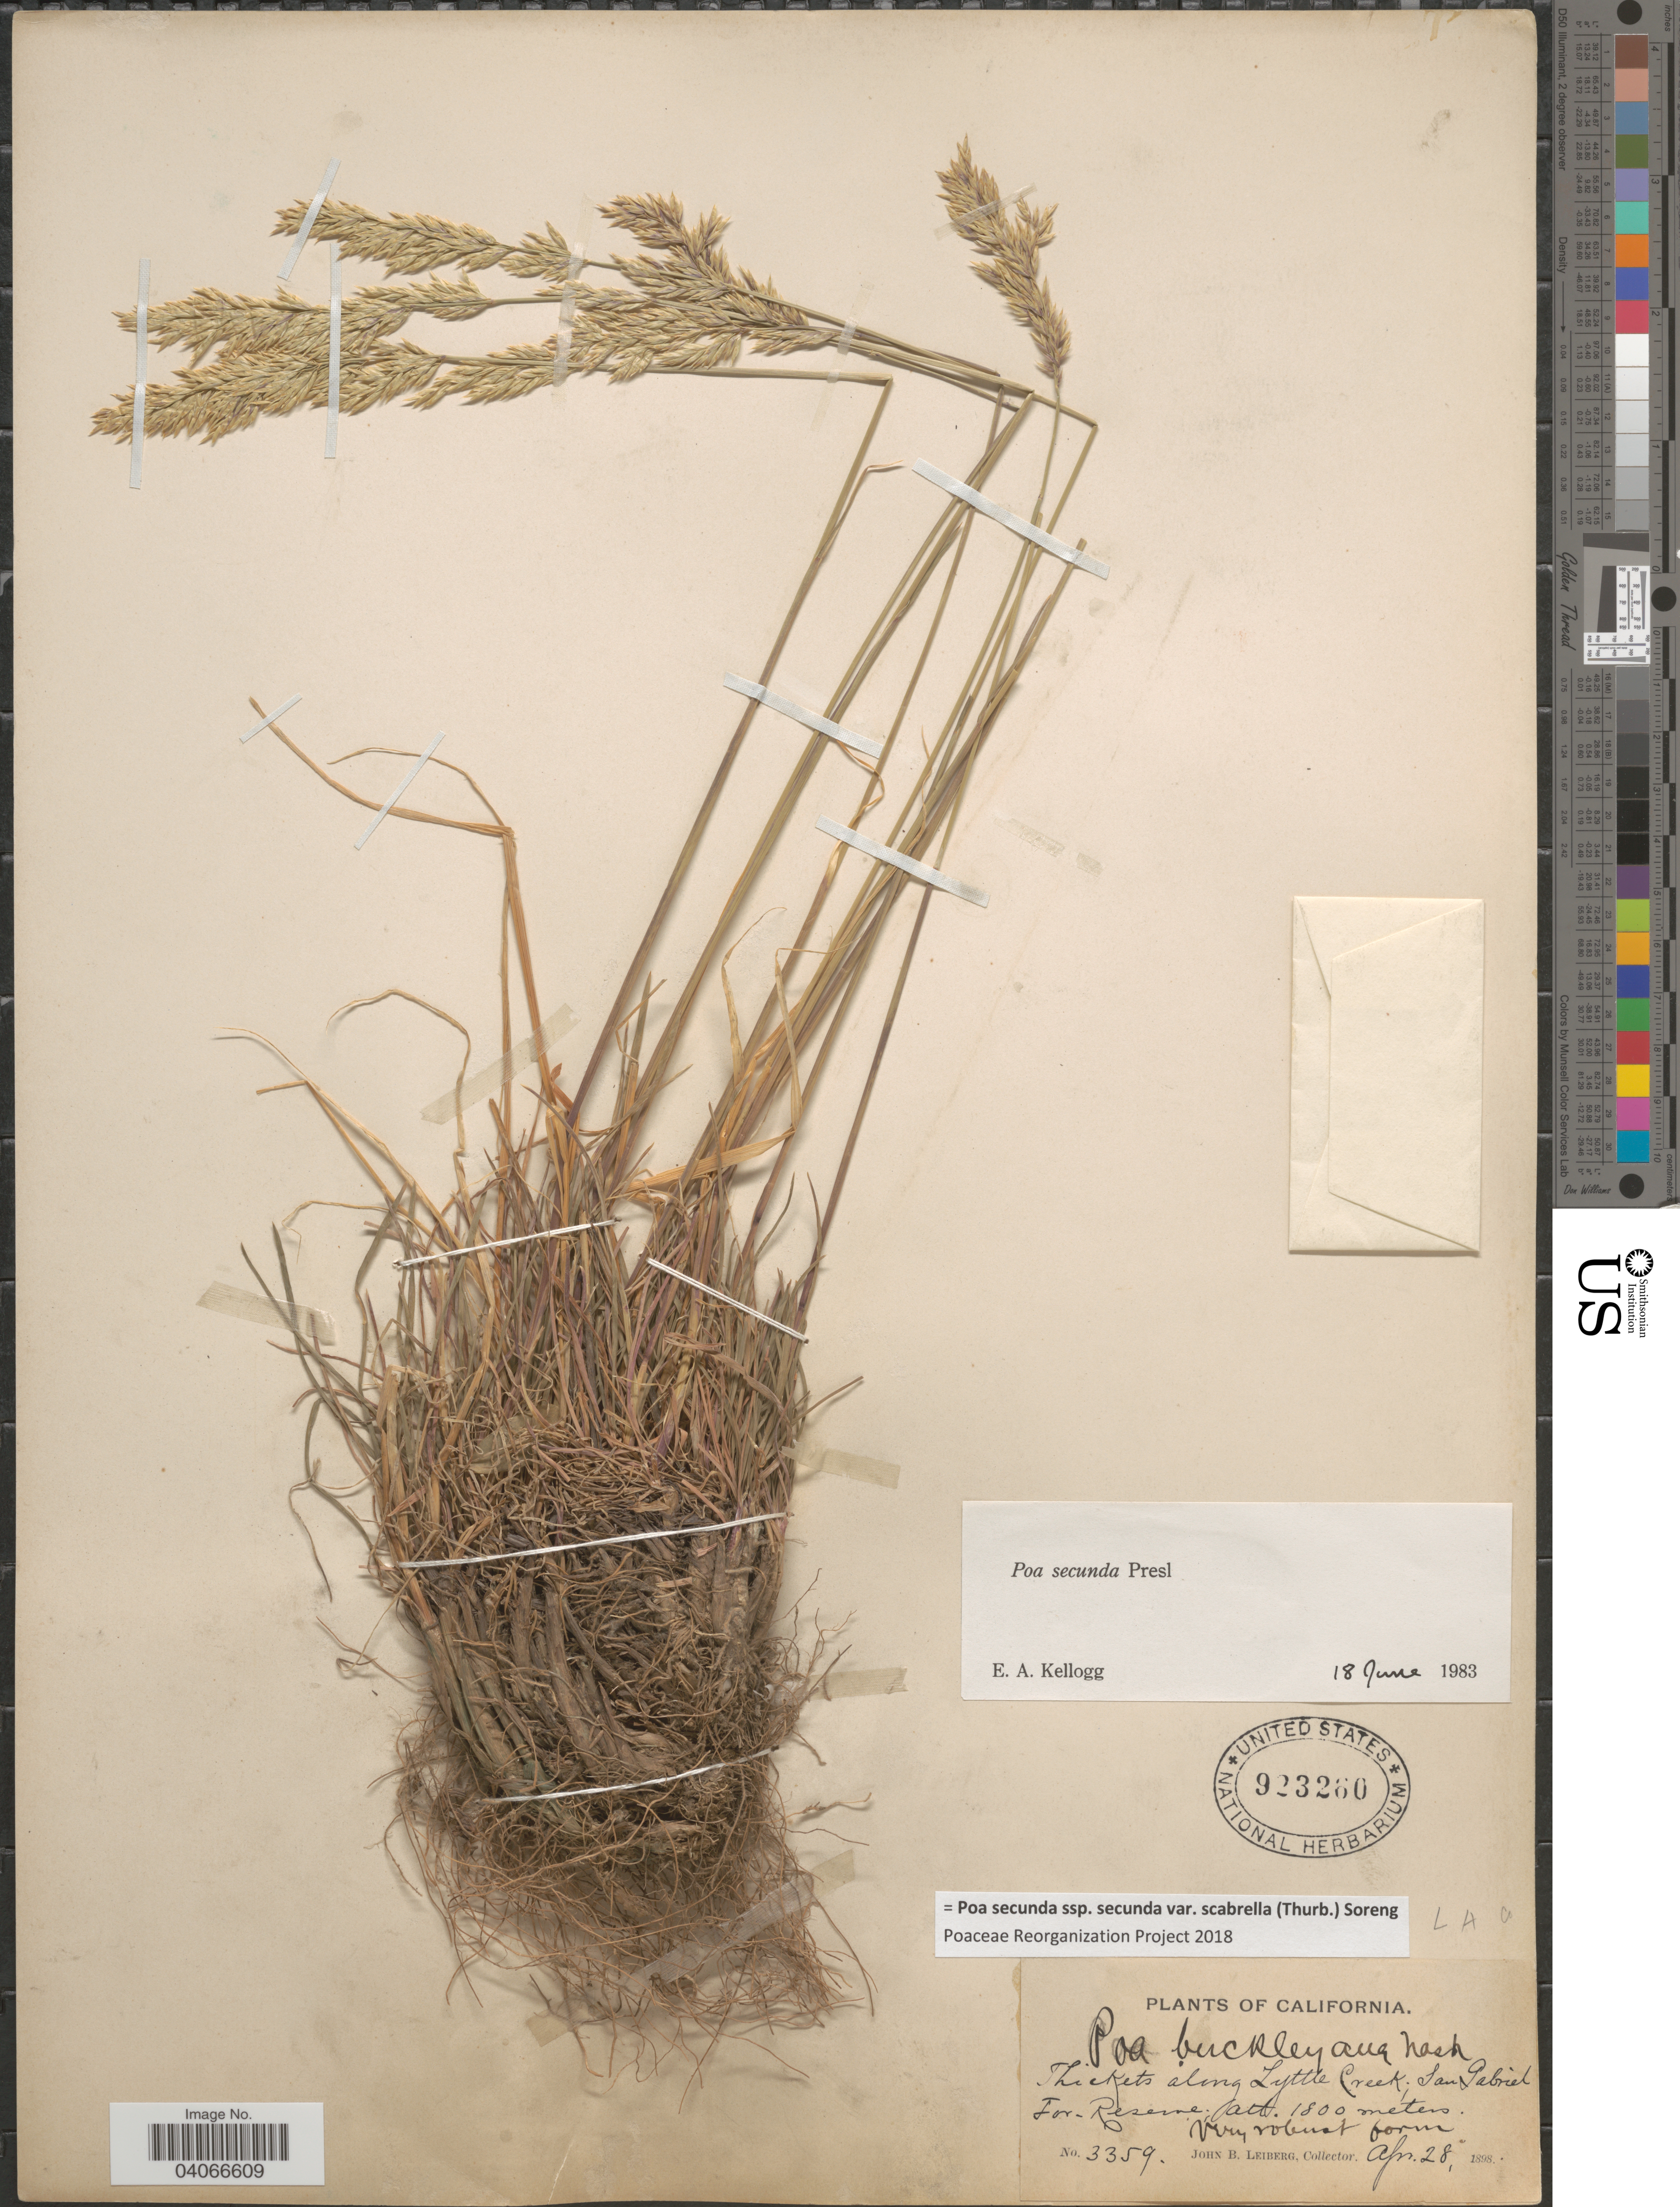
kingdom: Plantae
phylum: Tracheophyta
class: Liliopsida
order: Poales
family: Poaceae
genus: Poa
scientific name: Poa secunda subsp. secunda var. scabrella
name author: (Thurb.) Soreng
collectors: J. B. Leiberg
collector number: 3359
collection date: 1898-04-28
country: United States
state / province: California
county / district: Los Angeles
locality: Thickets along Lyttle Creek; San Gabriel For. Reserve.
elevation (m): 1800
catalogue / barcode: US 923260